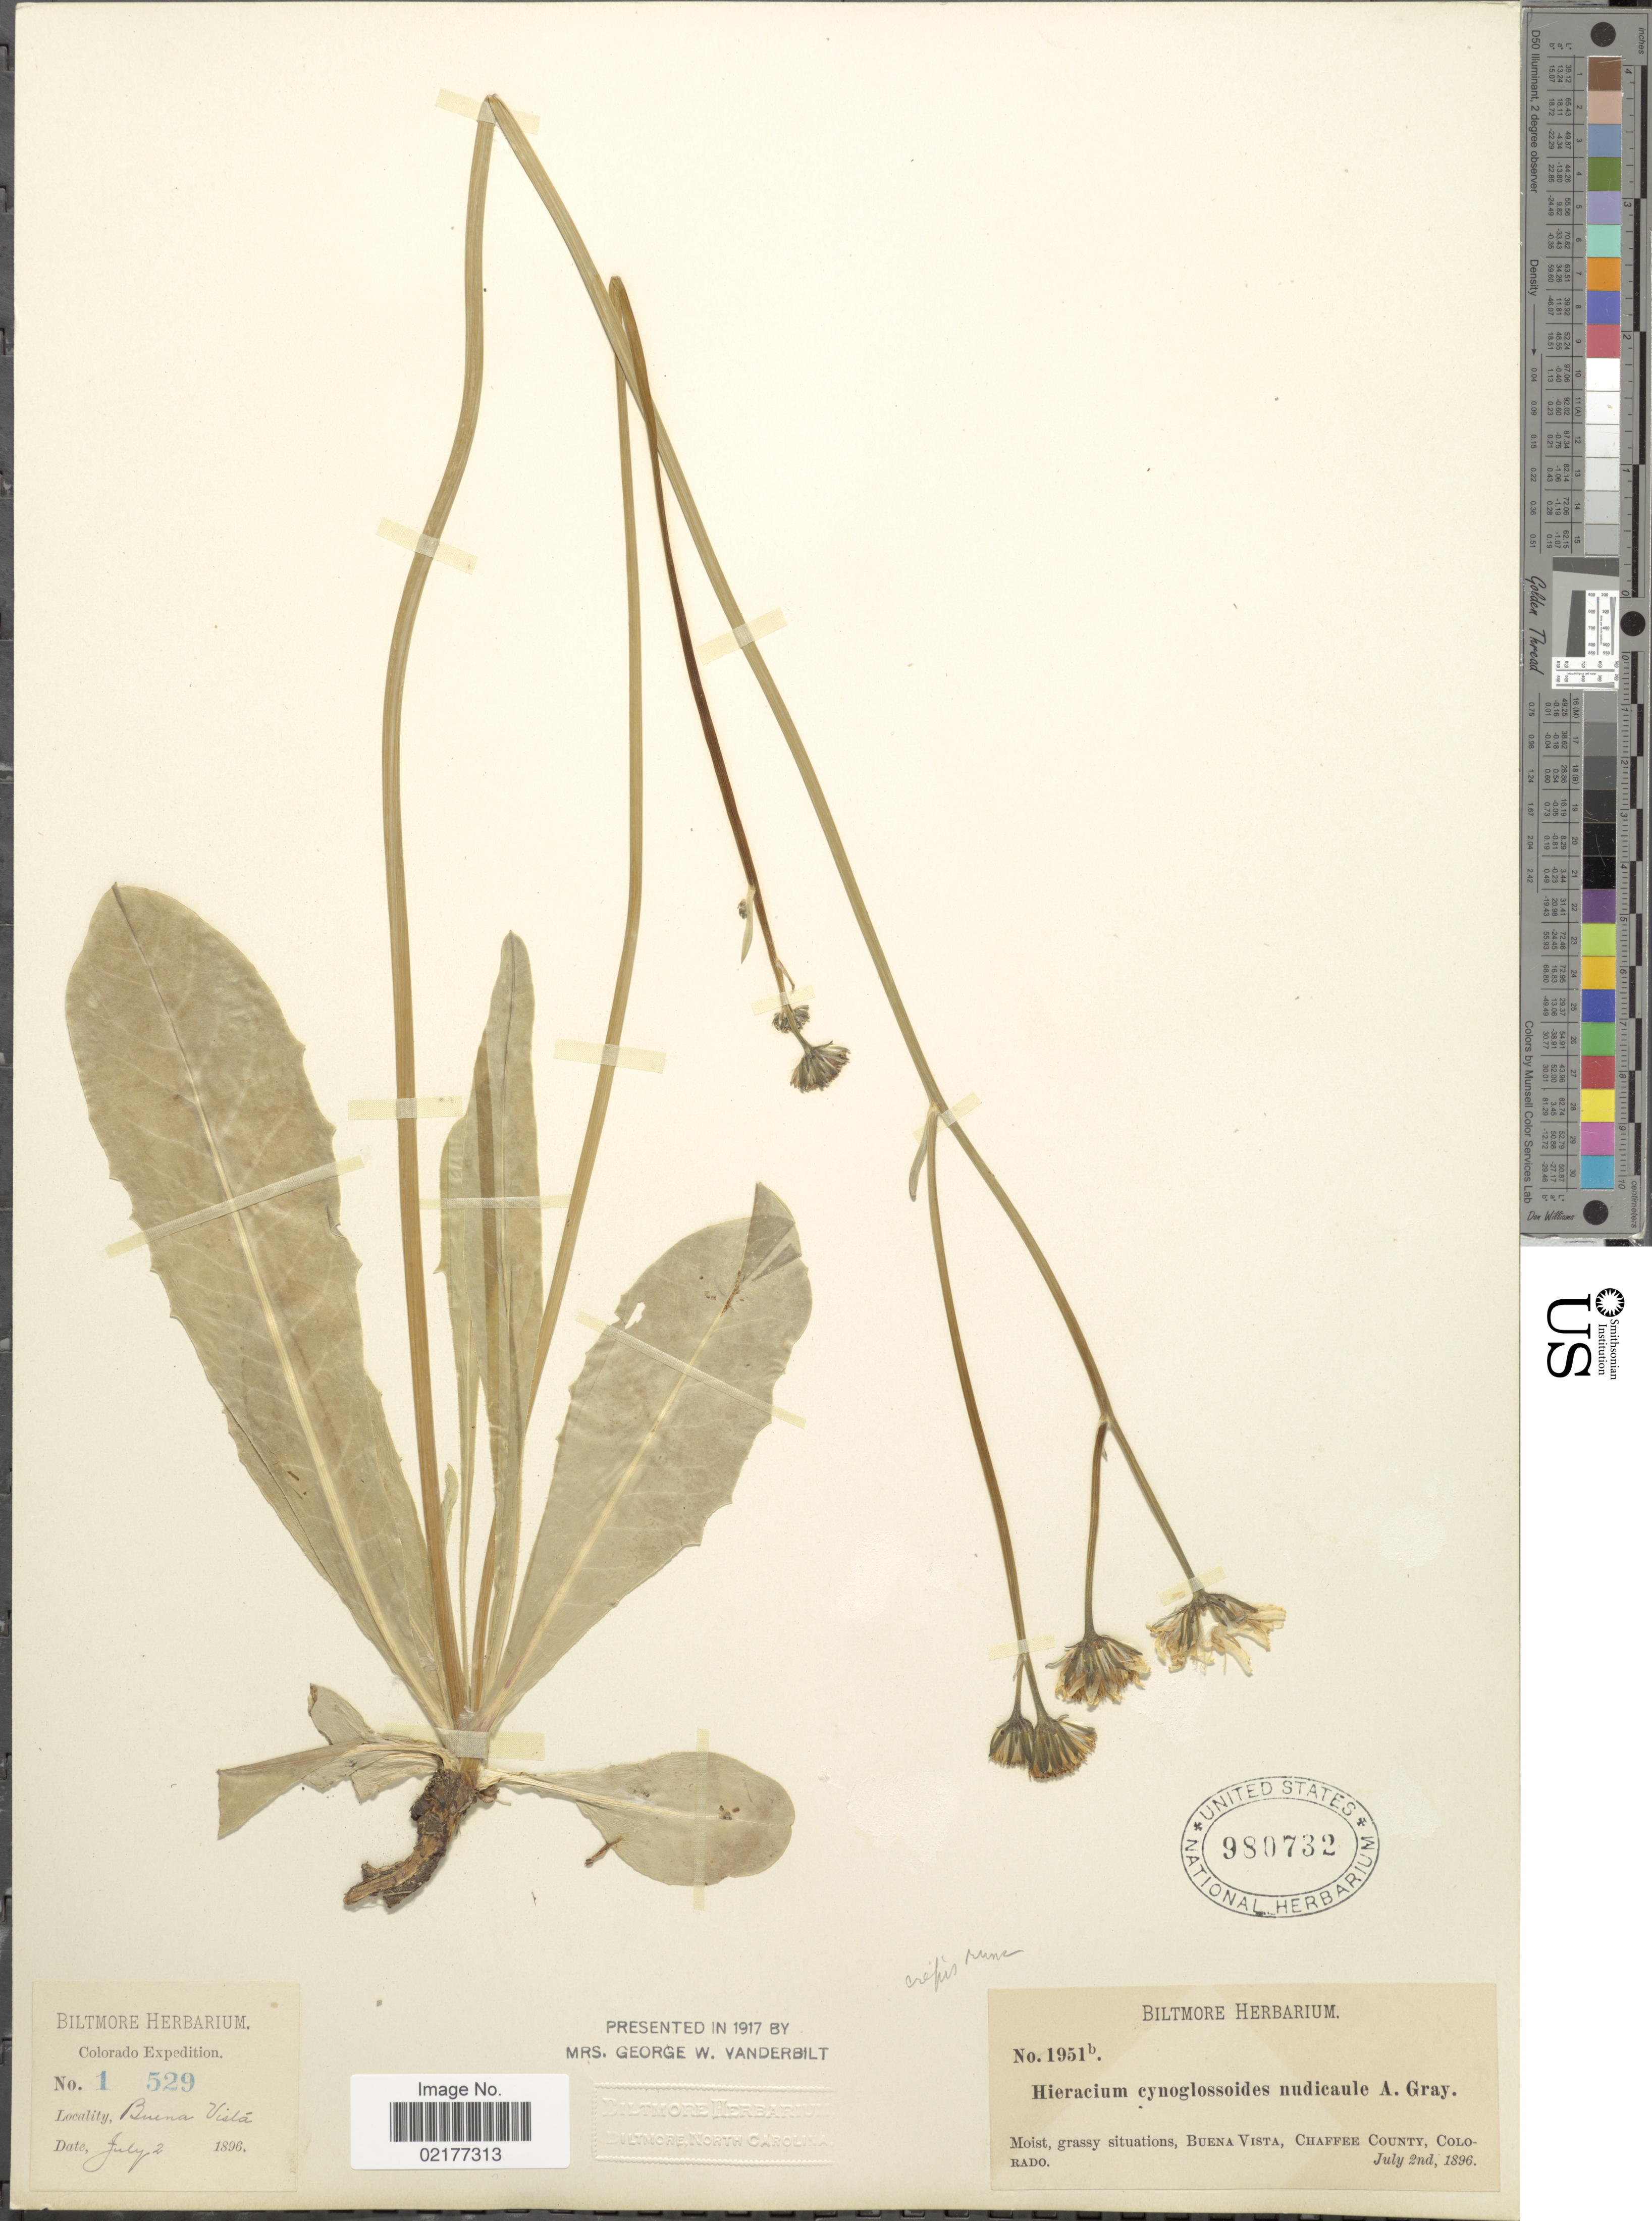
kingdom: Plantae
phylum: Tracheophyta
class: Magnoliopsida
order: Asterales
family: Asteraceae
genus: Crepis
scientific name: Crepis runcinata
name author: Torr. & A. Gray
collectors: ex herb. Biltmore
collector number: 1951b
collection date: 1896-07-02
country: United States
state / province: Colorado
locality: Buena Vista, Chaffee County, Colorado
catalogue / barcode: US 980732